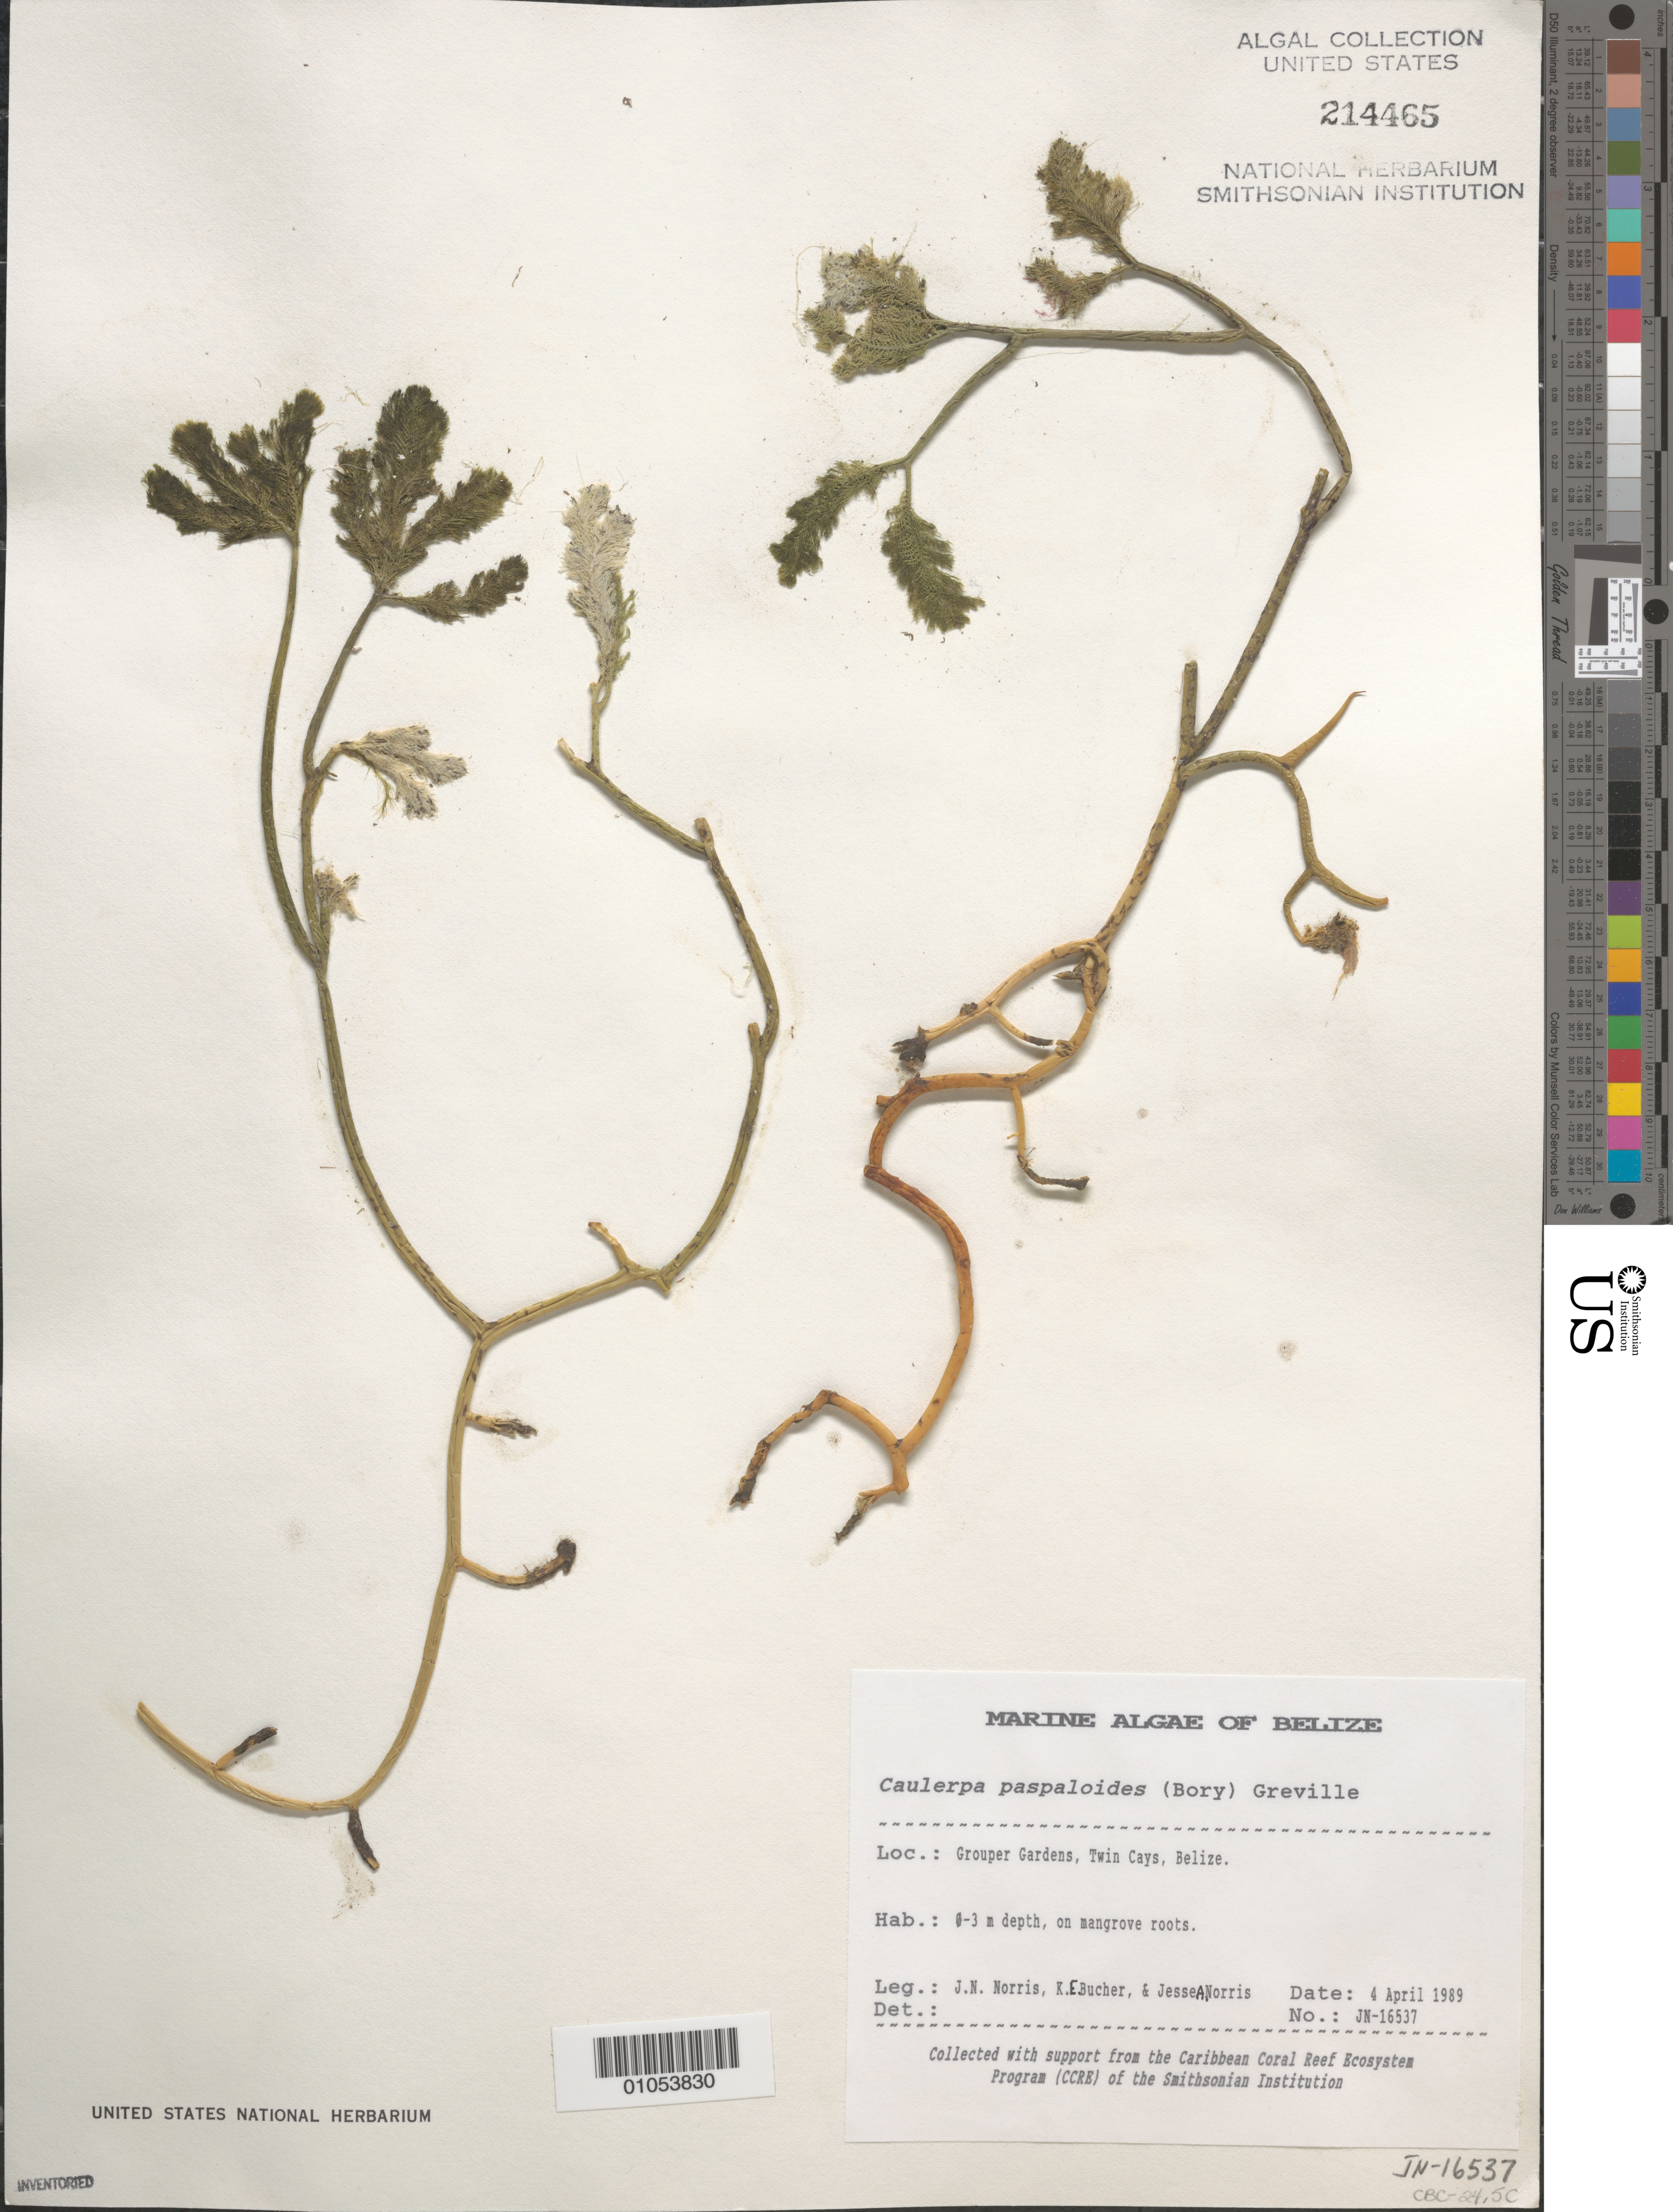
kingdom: Plantae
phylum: Chlorophyta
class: Ulvophyceae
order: Bryopsidales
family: Caulerpaceae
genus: Caulerpa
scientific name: Caulerpa paspaloides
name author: (Bory) Grev.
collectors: J. N. Norris, K. E. Bucher & J. A. Norris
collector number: JN-16537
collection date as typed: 04 Apr 1989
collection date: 1989-04-04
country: Belize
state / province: Stann Creek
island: Twin Cays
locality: Grouper Gardens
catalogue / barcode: US 214465